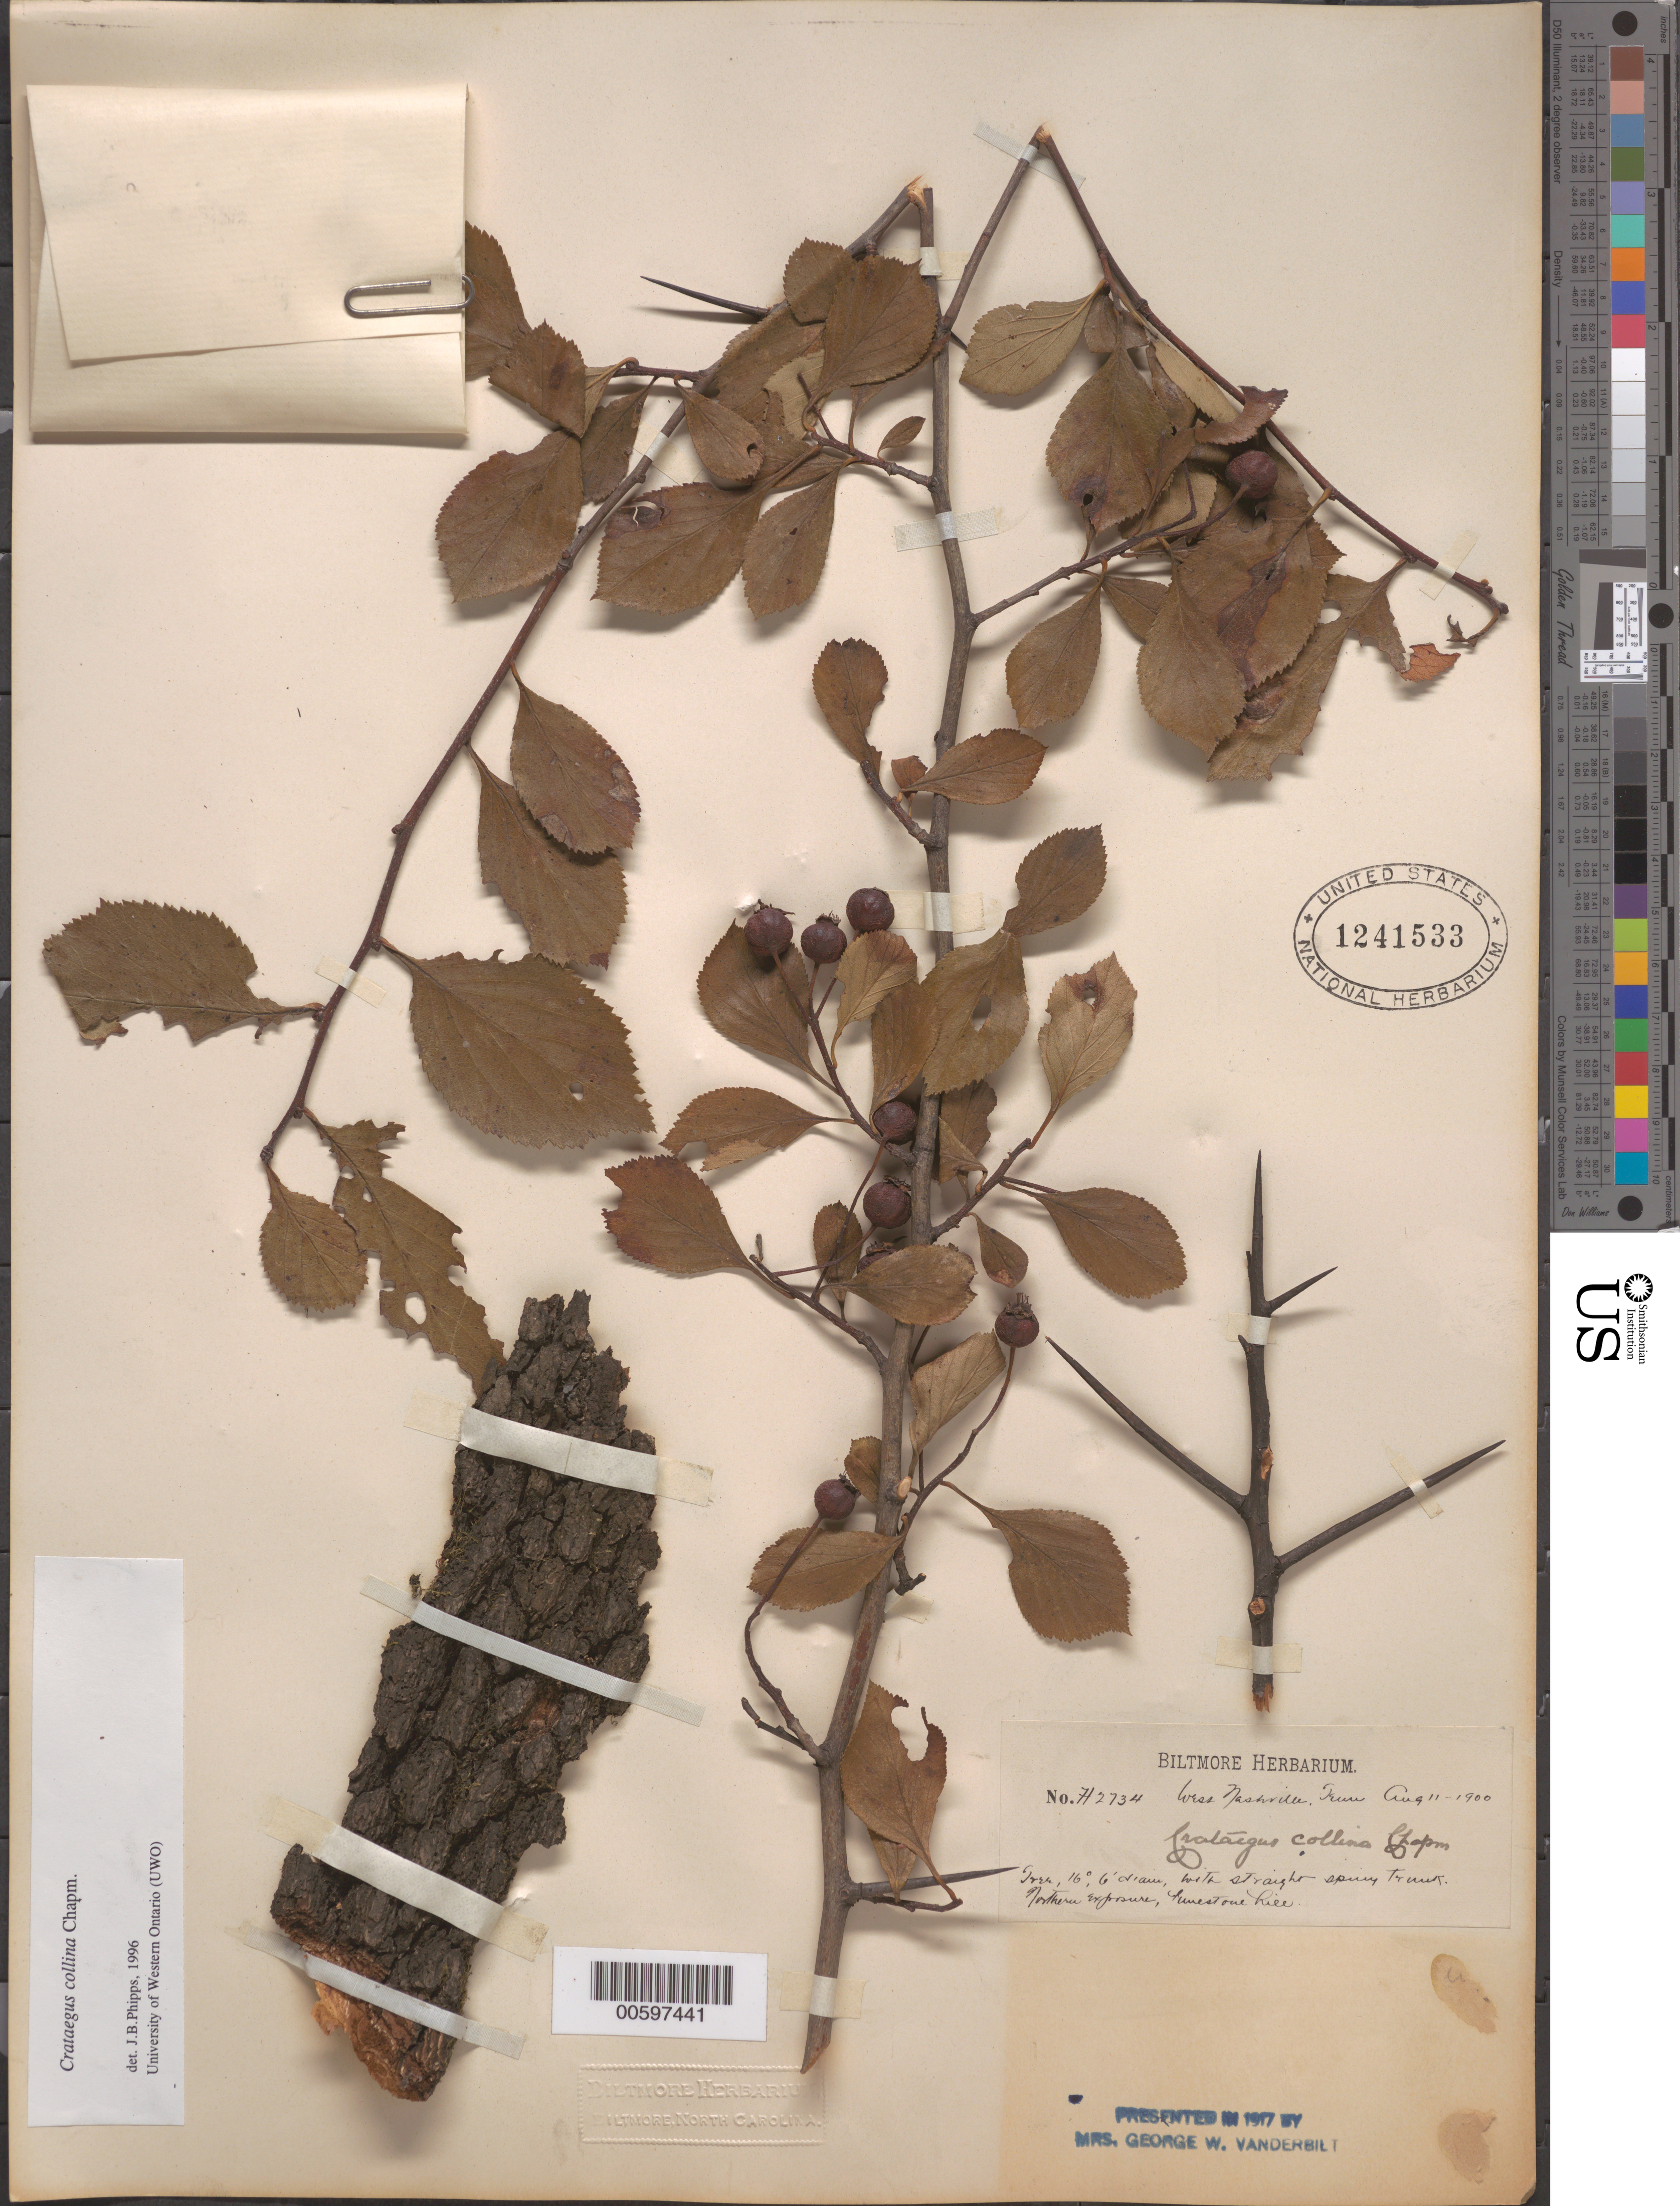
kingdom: Plantae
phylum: Tracheophyta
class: Magnoliopsida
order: Rosales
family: Rosaceae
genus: Crataegus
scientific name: Crataegus collina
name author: Chapm.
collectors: ex herb. Biltmore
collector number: H2734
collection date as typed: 11 Aug 1900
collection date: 1900-08-11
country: United States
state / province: Tennessee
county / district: Davidson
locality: West Nashville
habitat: Northern exposure, limestone hill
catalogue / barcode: US 1241533